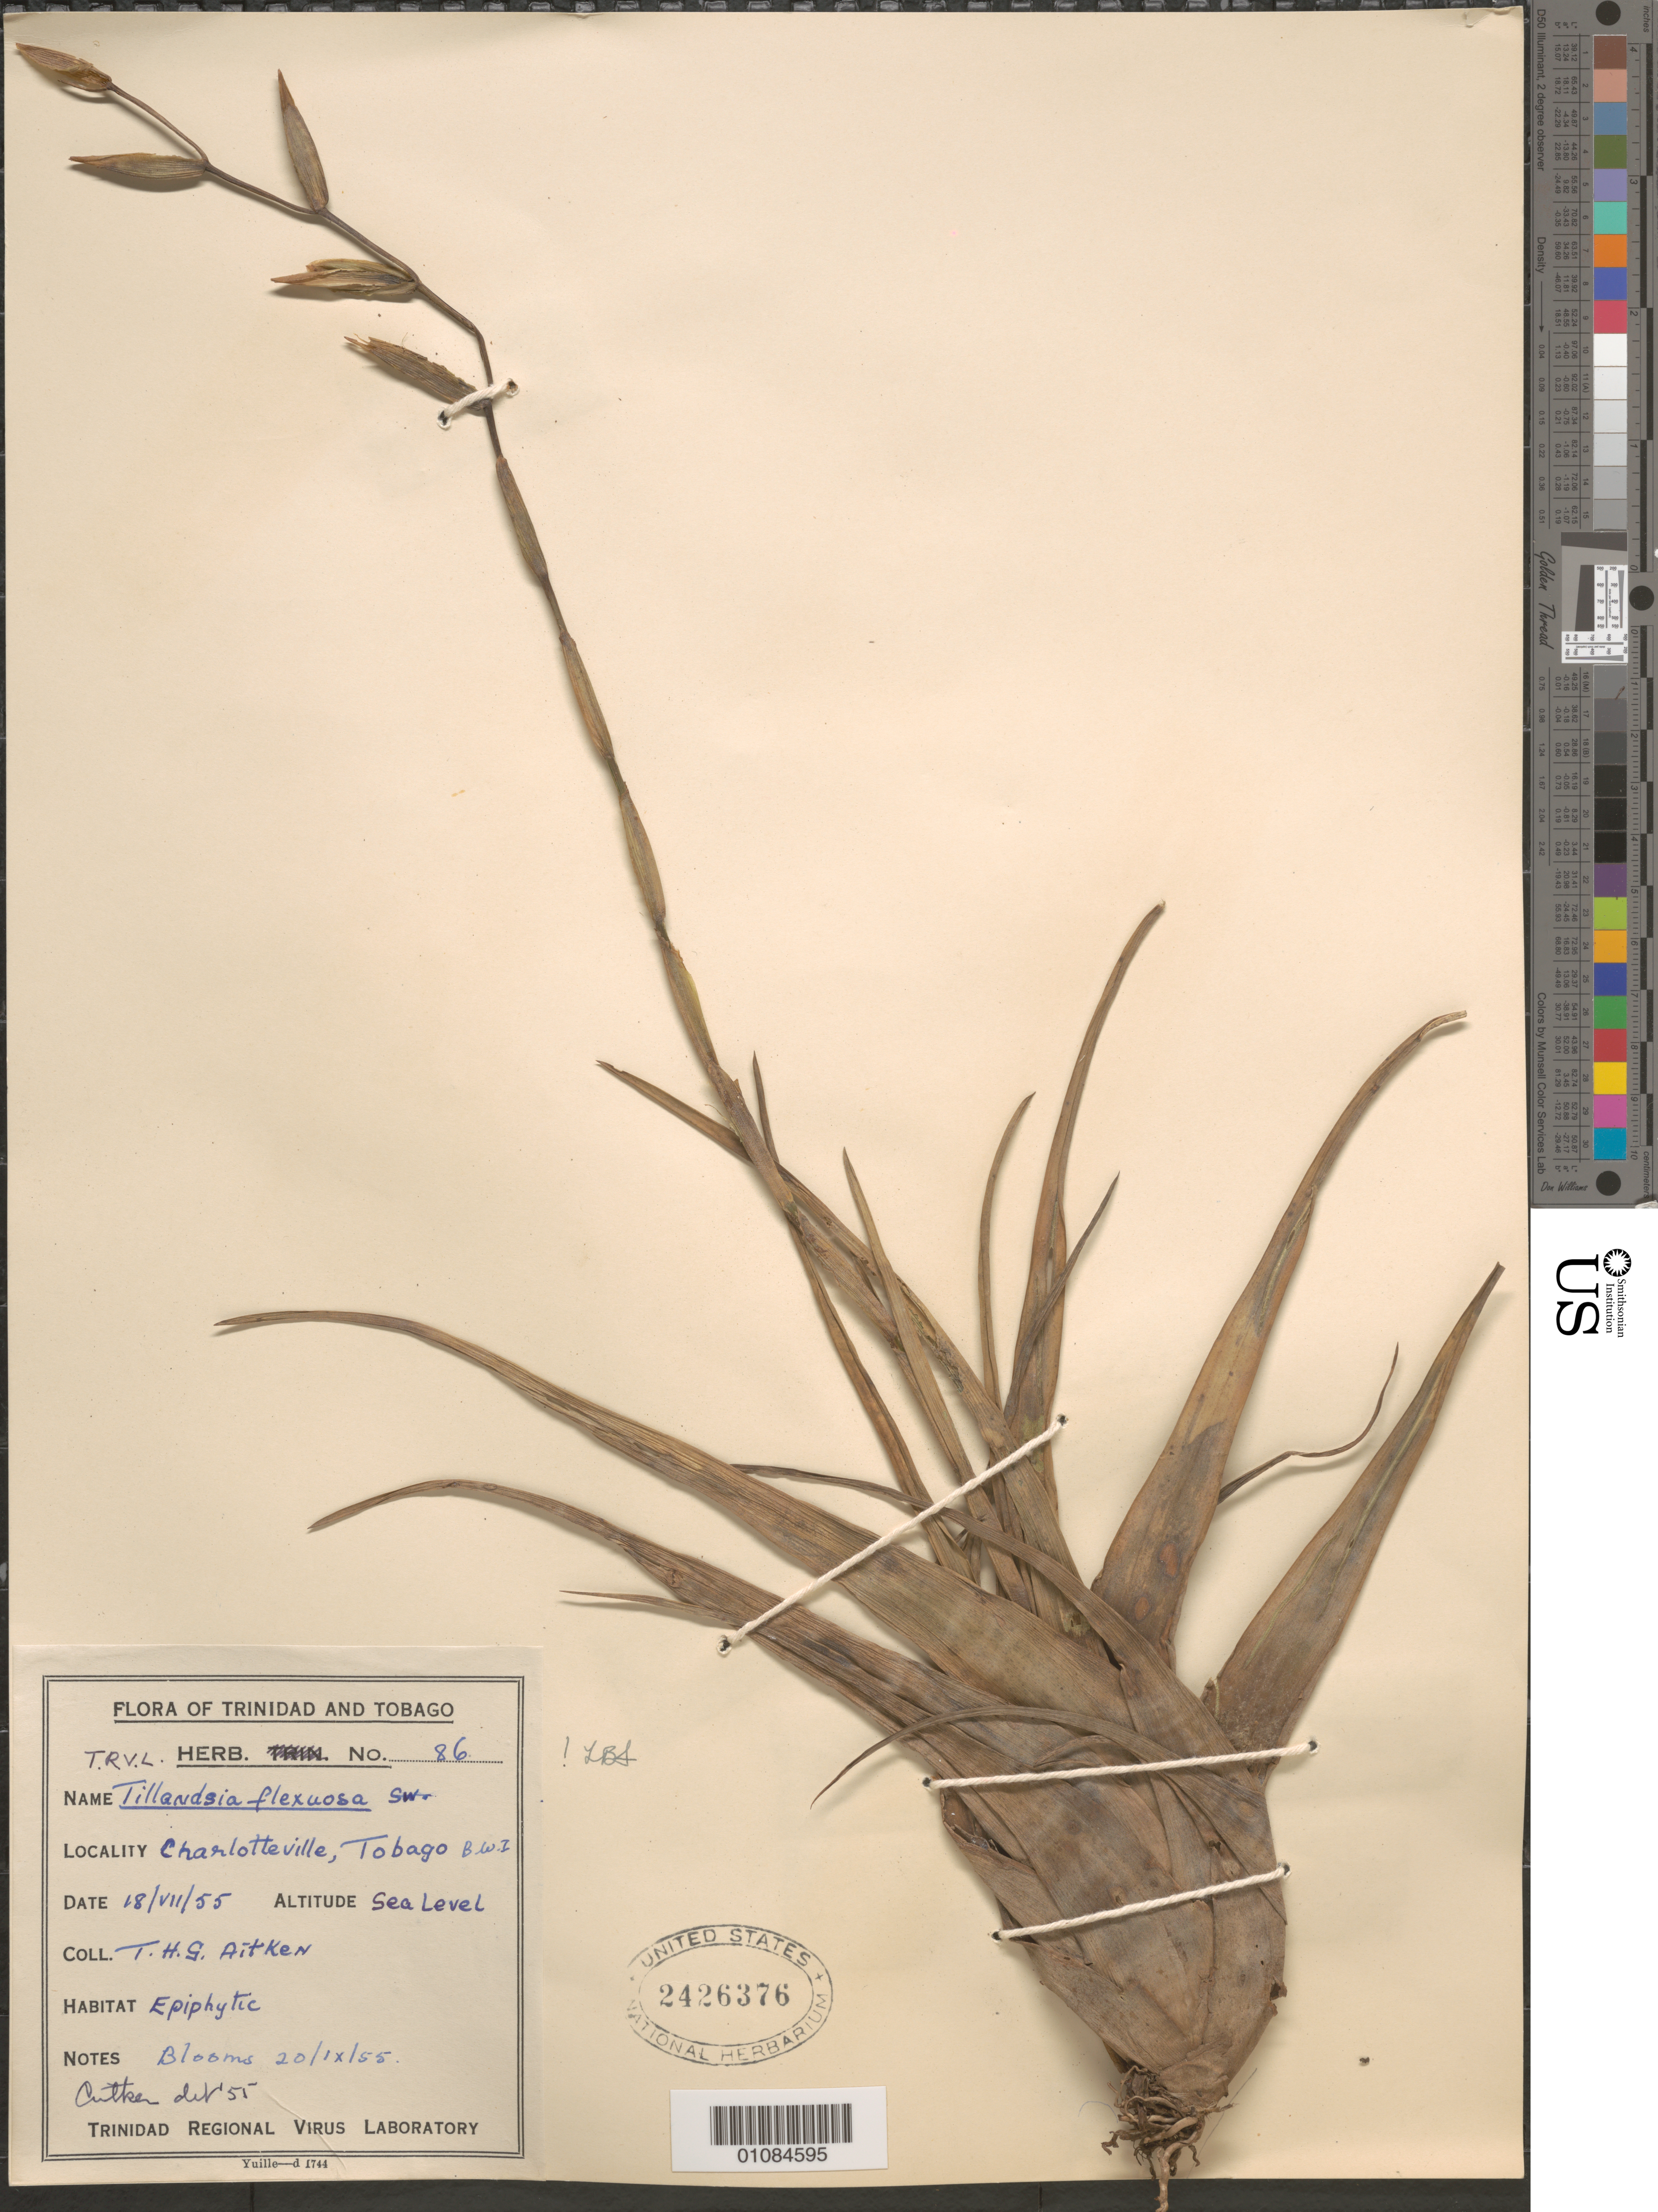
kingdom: Plantae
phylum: Tracheophyta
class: Liliopsida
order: Poales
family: Bromeliaceae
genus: Tillandsia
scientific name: Tillandsia flexuosa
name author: Sw.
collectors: T. Aitken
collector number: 86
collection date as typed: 18 Jul 1955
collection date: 1955-07-18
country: Trinidad and Tobago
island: Tobago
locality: Charlotteville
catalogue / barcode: US 2426376